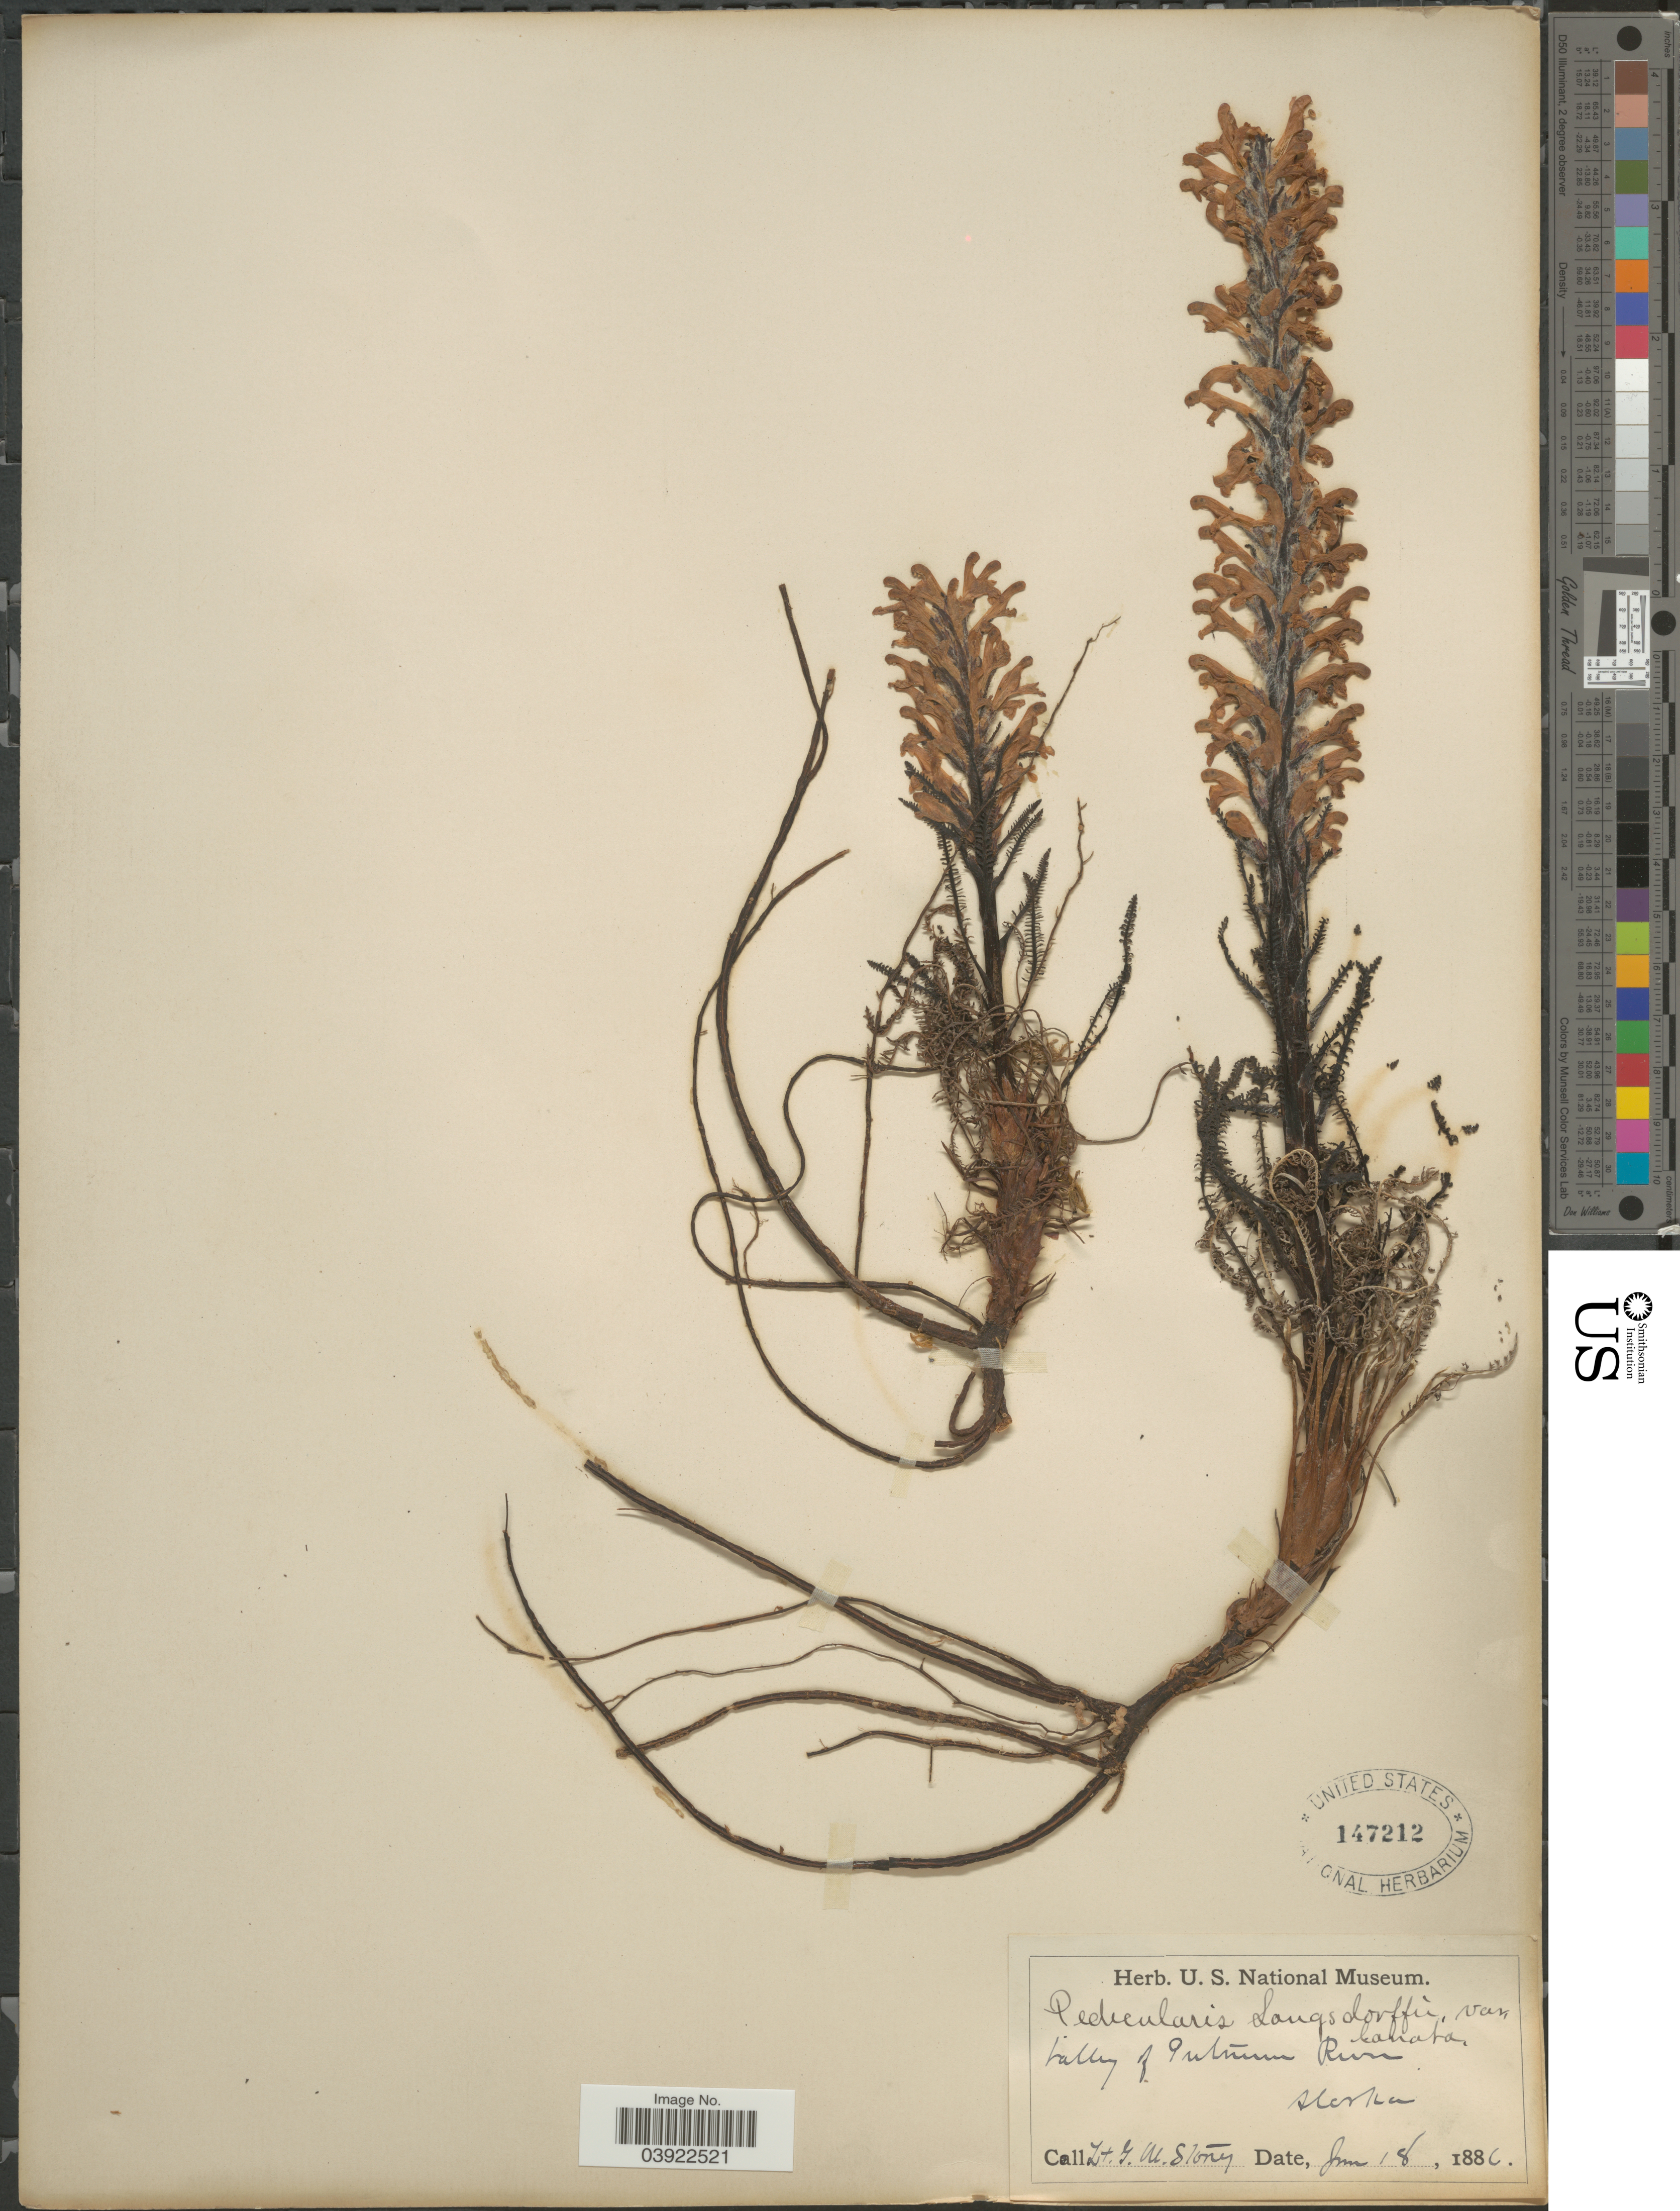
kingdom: Plantae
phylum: Tracheophyta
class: Magnoliopsida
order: Lamiales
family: Orobanchaceae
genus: Pedicularis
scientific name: Pedicularis lanata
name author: Willd. ex Cham. & Schltdl.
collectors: G. Stoney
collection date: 1886-06-18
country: United States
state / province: Alaska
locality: Valley of Putnum Run.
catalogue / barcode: US 147212